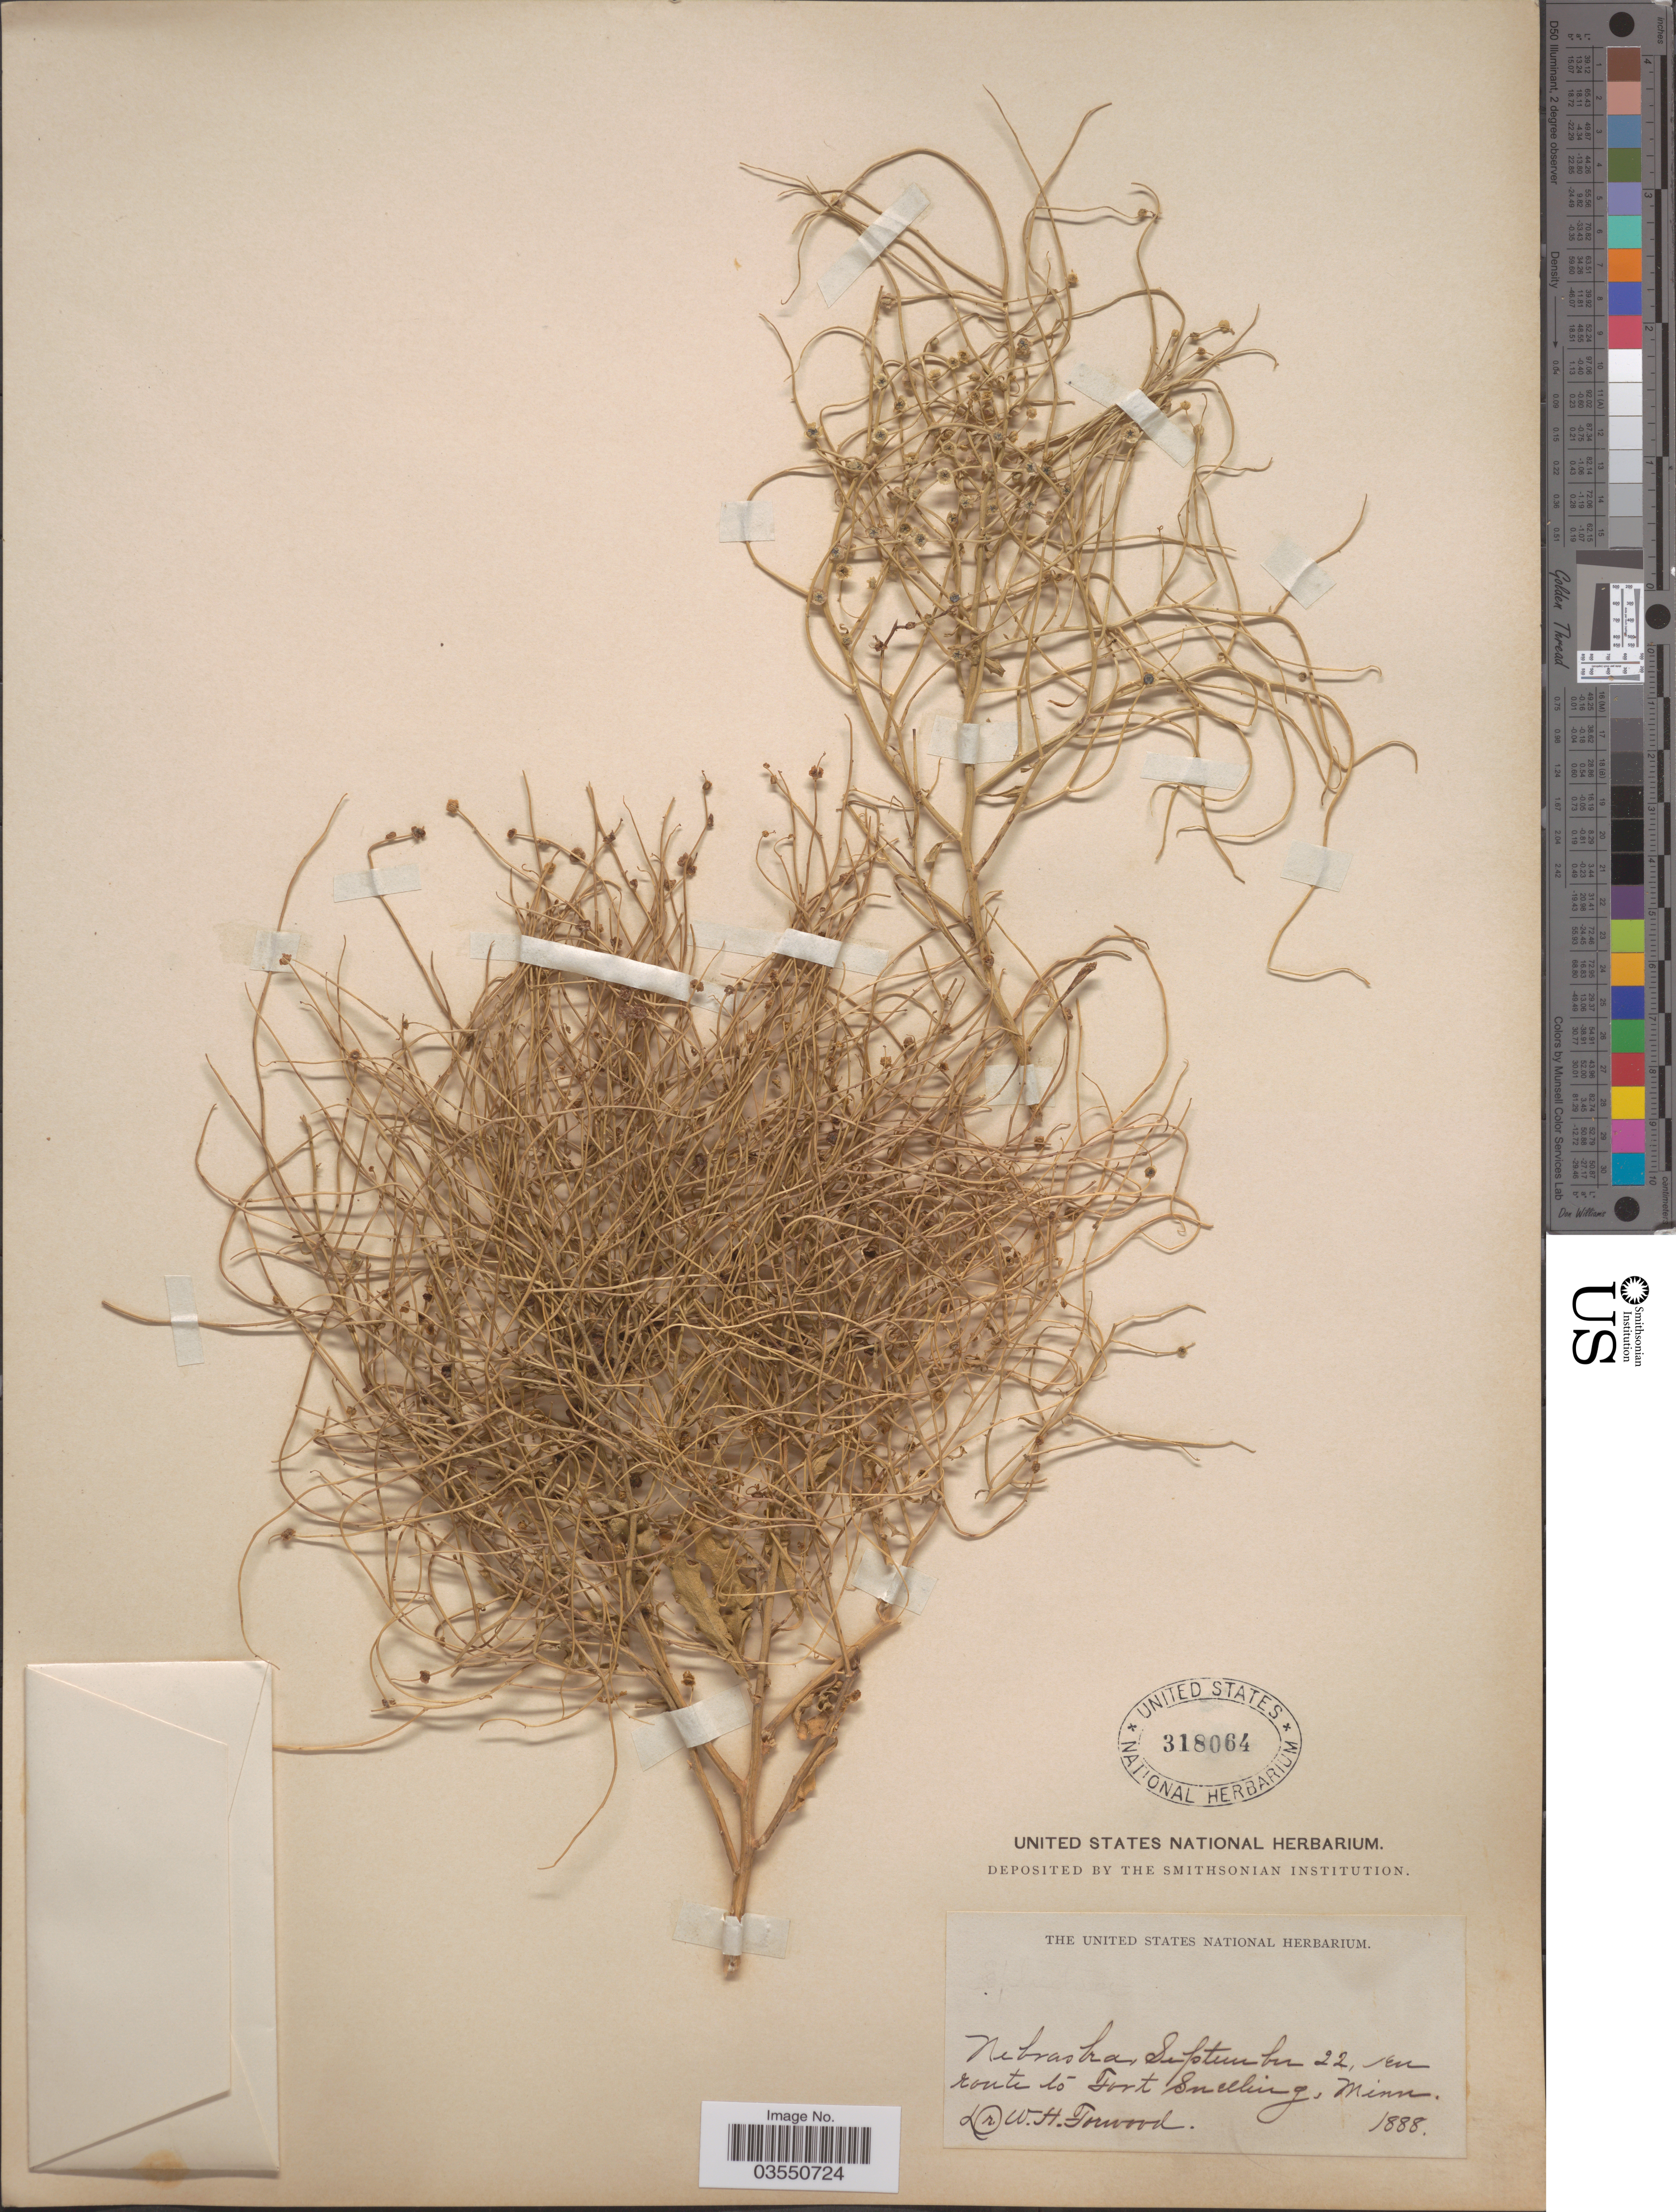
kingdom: Plantae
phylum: Tracheophyta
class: Magnoliopsida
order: Caryophyllales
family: Amaranthaceae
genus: Dysphania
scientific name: Dysphania atriplicifolia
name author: (Spreng.) G. Kadereit et al.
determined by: U.S. National Herbarium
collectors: W. Forwood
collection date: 1888-09-22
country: United States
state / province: Nebraska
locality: Nebraska. En route to Fort Snelling, Minn.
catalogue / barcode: US 318064